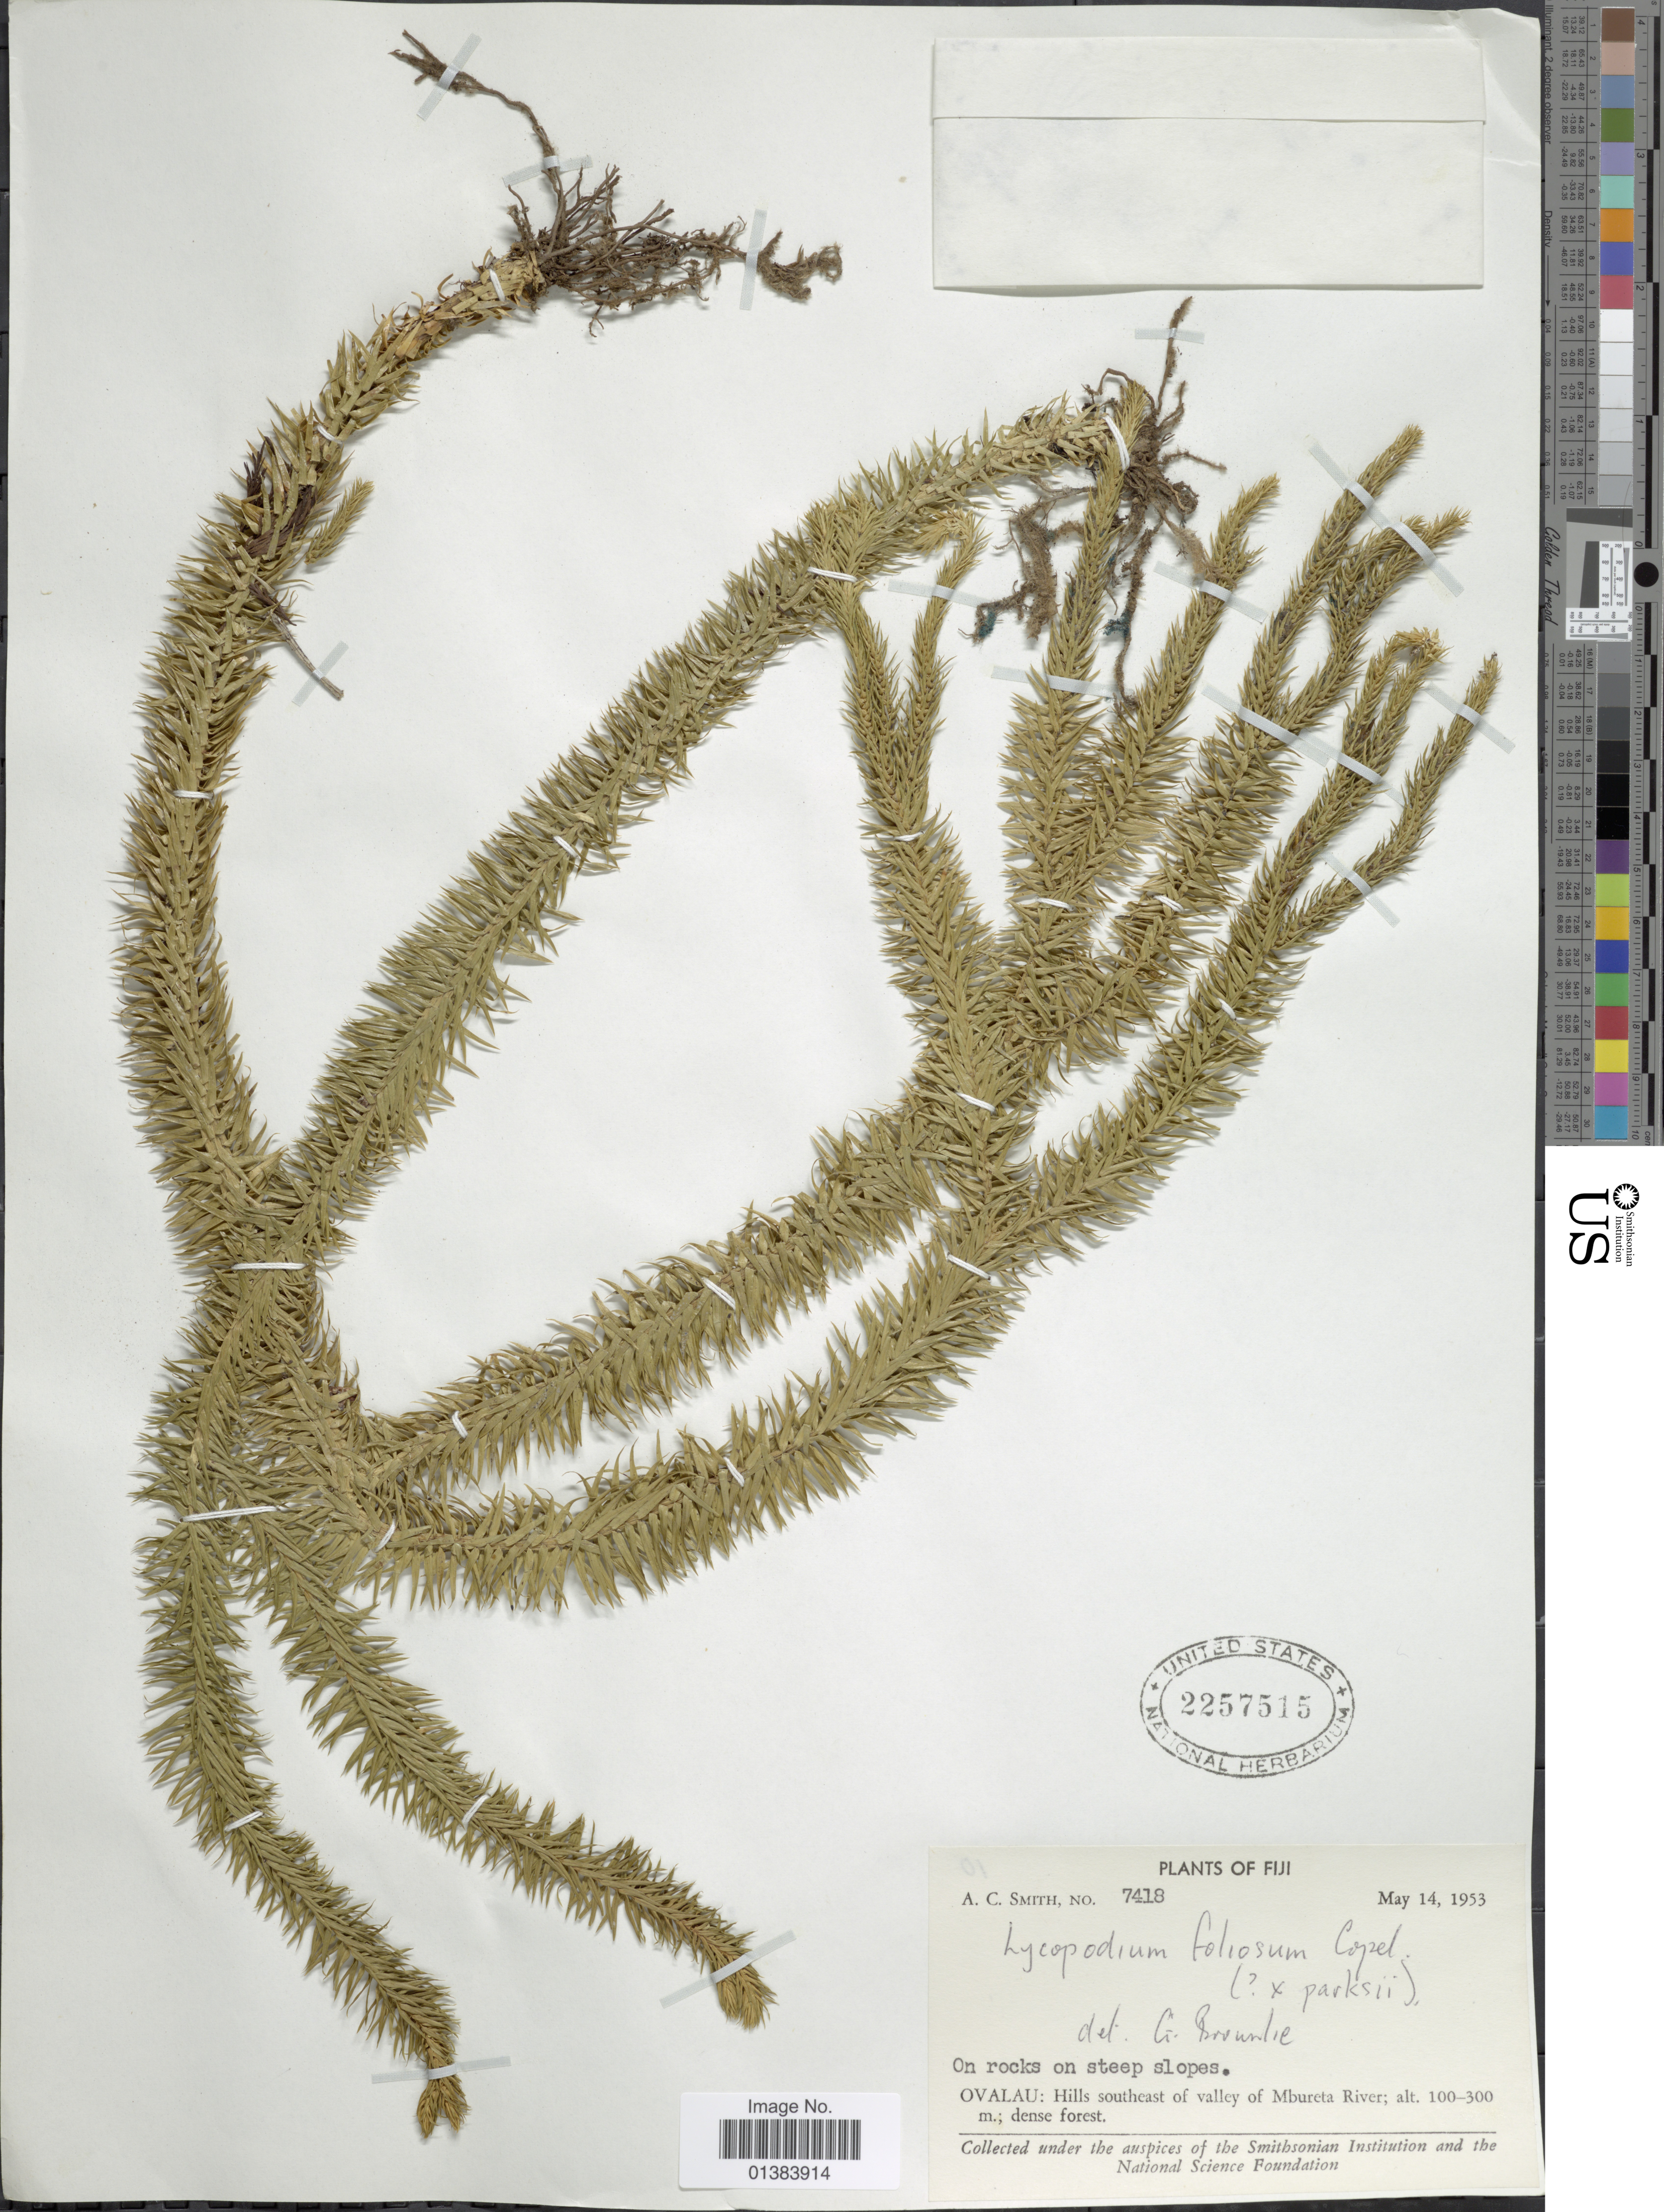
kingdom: Plantae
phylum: Tracheophyta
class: Lycopodiopsida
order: Lycopodiales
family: Lycopodiaceae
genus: Phlegmariurus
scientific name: Phlegmariurus squarrosus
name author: (G. Forst.) Á. Löve & D. Löve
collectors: A. C. Smith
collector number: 7418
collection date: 1953-05-14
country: Fiji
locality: Ovalau: Hills southeast of valley of Mbureta River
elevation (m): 100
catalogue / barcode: US 2257515